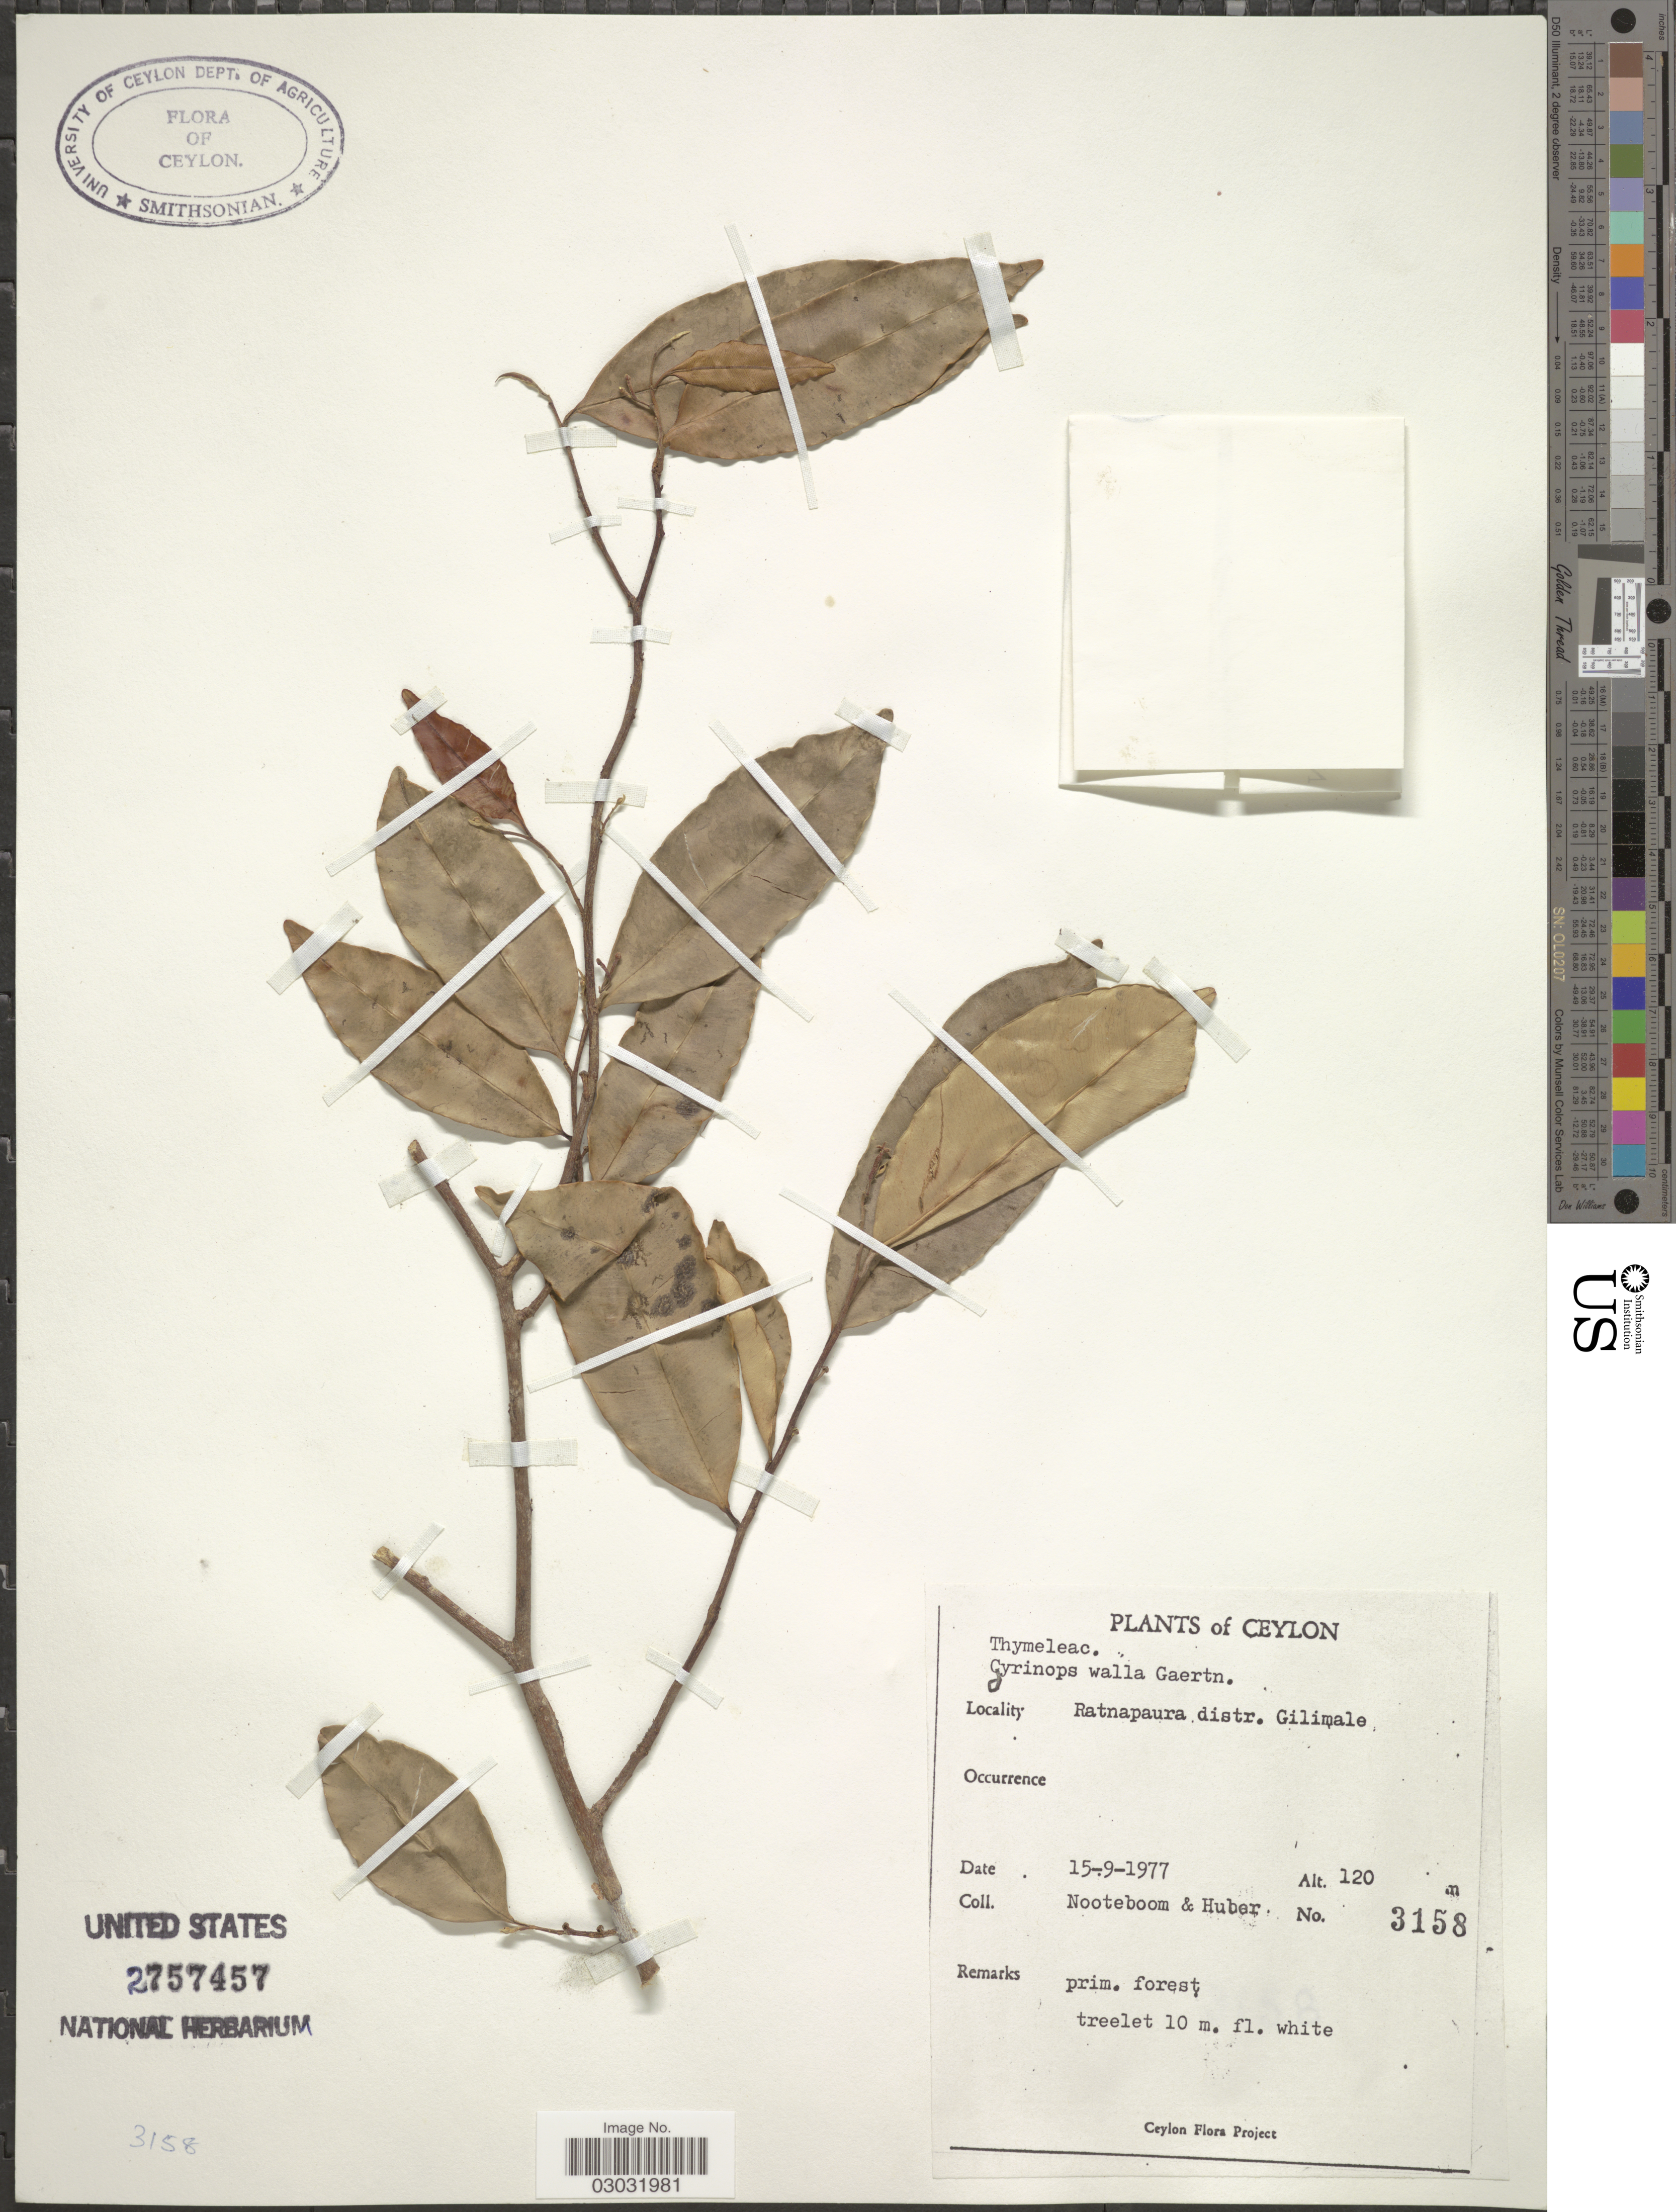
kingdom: Plantae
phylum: Tracheophyta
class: Magnoliopsida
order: Malvales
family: Thymelaeaceae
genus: Gyrinops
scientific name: Gyrinops walla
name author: Gaertn.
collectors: Nooteboom, -- & Huber, --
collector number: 3158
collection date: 1977-09-15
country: Sri Lanka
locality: Ceylon, Ratnapura distr. Gilimale.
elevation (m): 120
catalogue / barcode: US 2757457